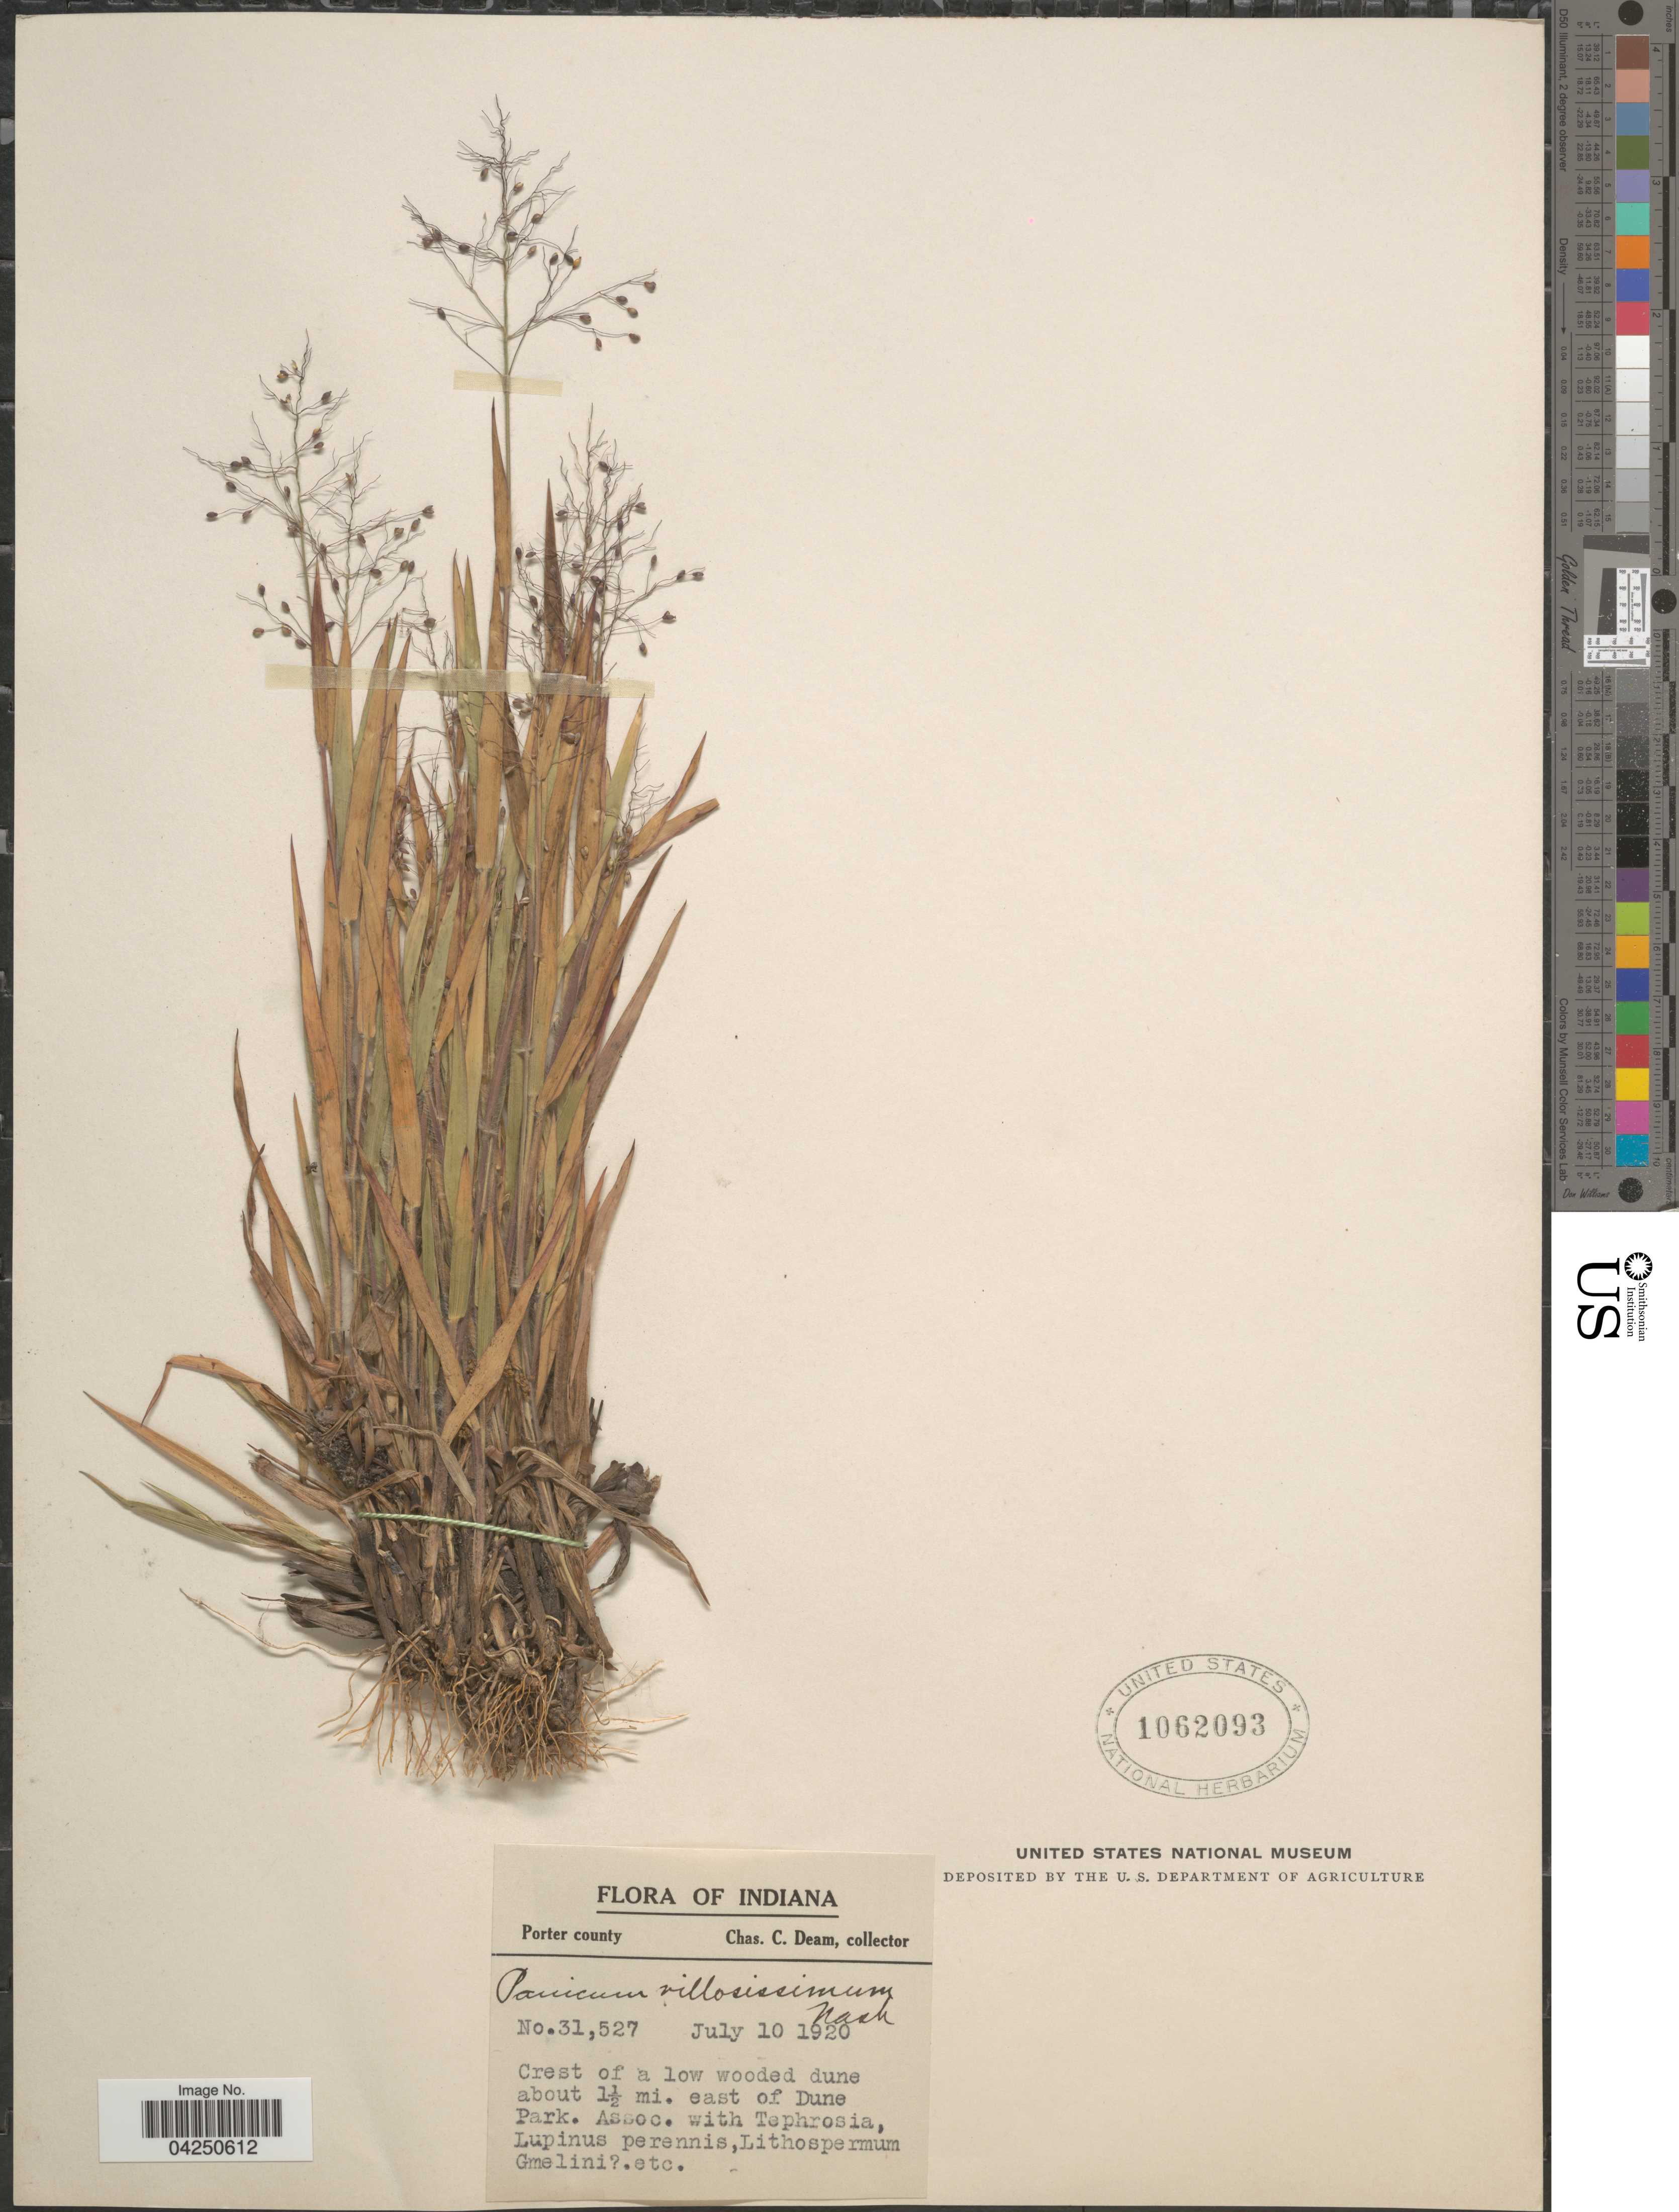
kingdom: Plantae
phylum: Tracheophyta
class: Liliopsida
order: Poales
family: Poaceae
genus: Dichanthelium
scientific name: Dichanthelium acuminatum var. acuminatum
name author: (Sw.) Gould & C.A. Clark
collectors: C. C. Deam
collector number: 31527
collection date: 1920-07-10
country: United States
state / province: Indiana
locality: Porter county. Crest of a low wooded dune about 1½ mi. east of Dune Park.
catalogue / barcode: US 1062093